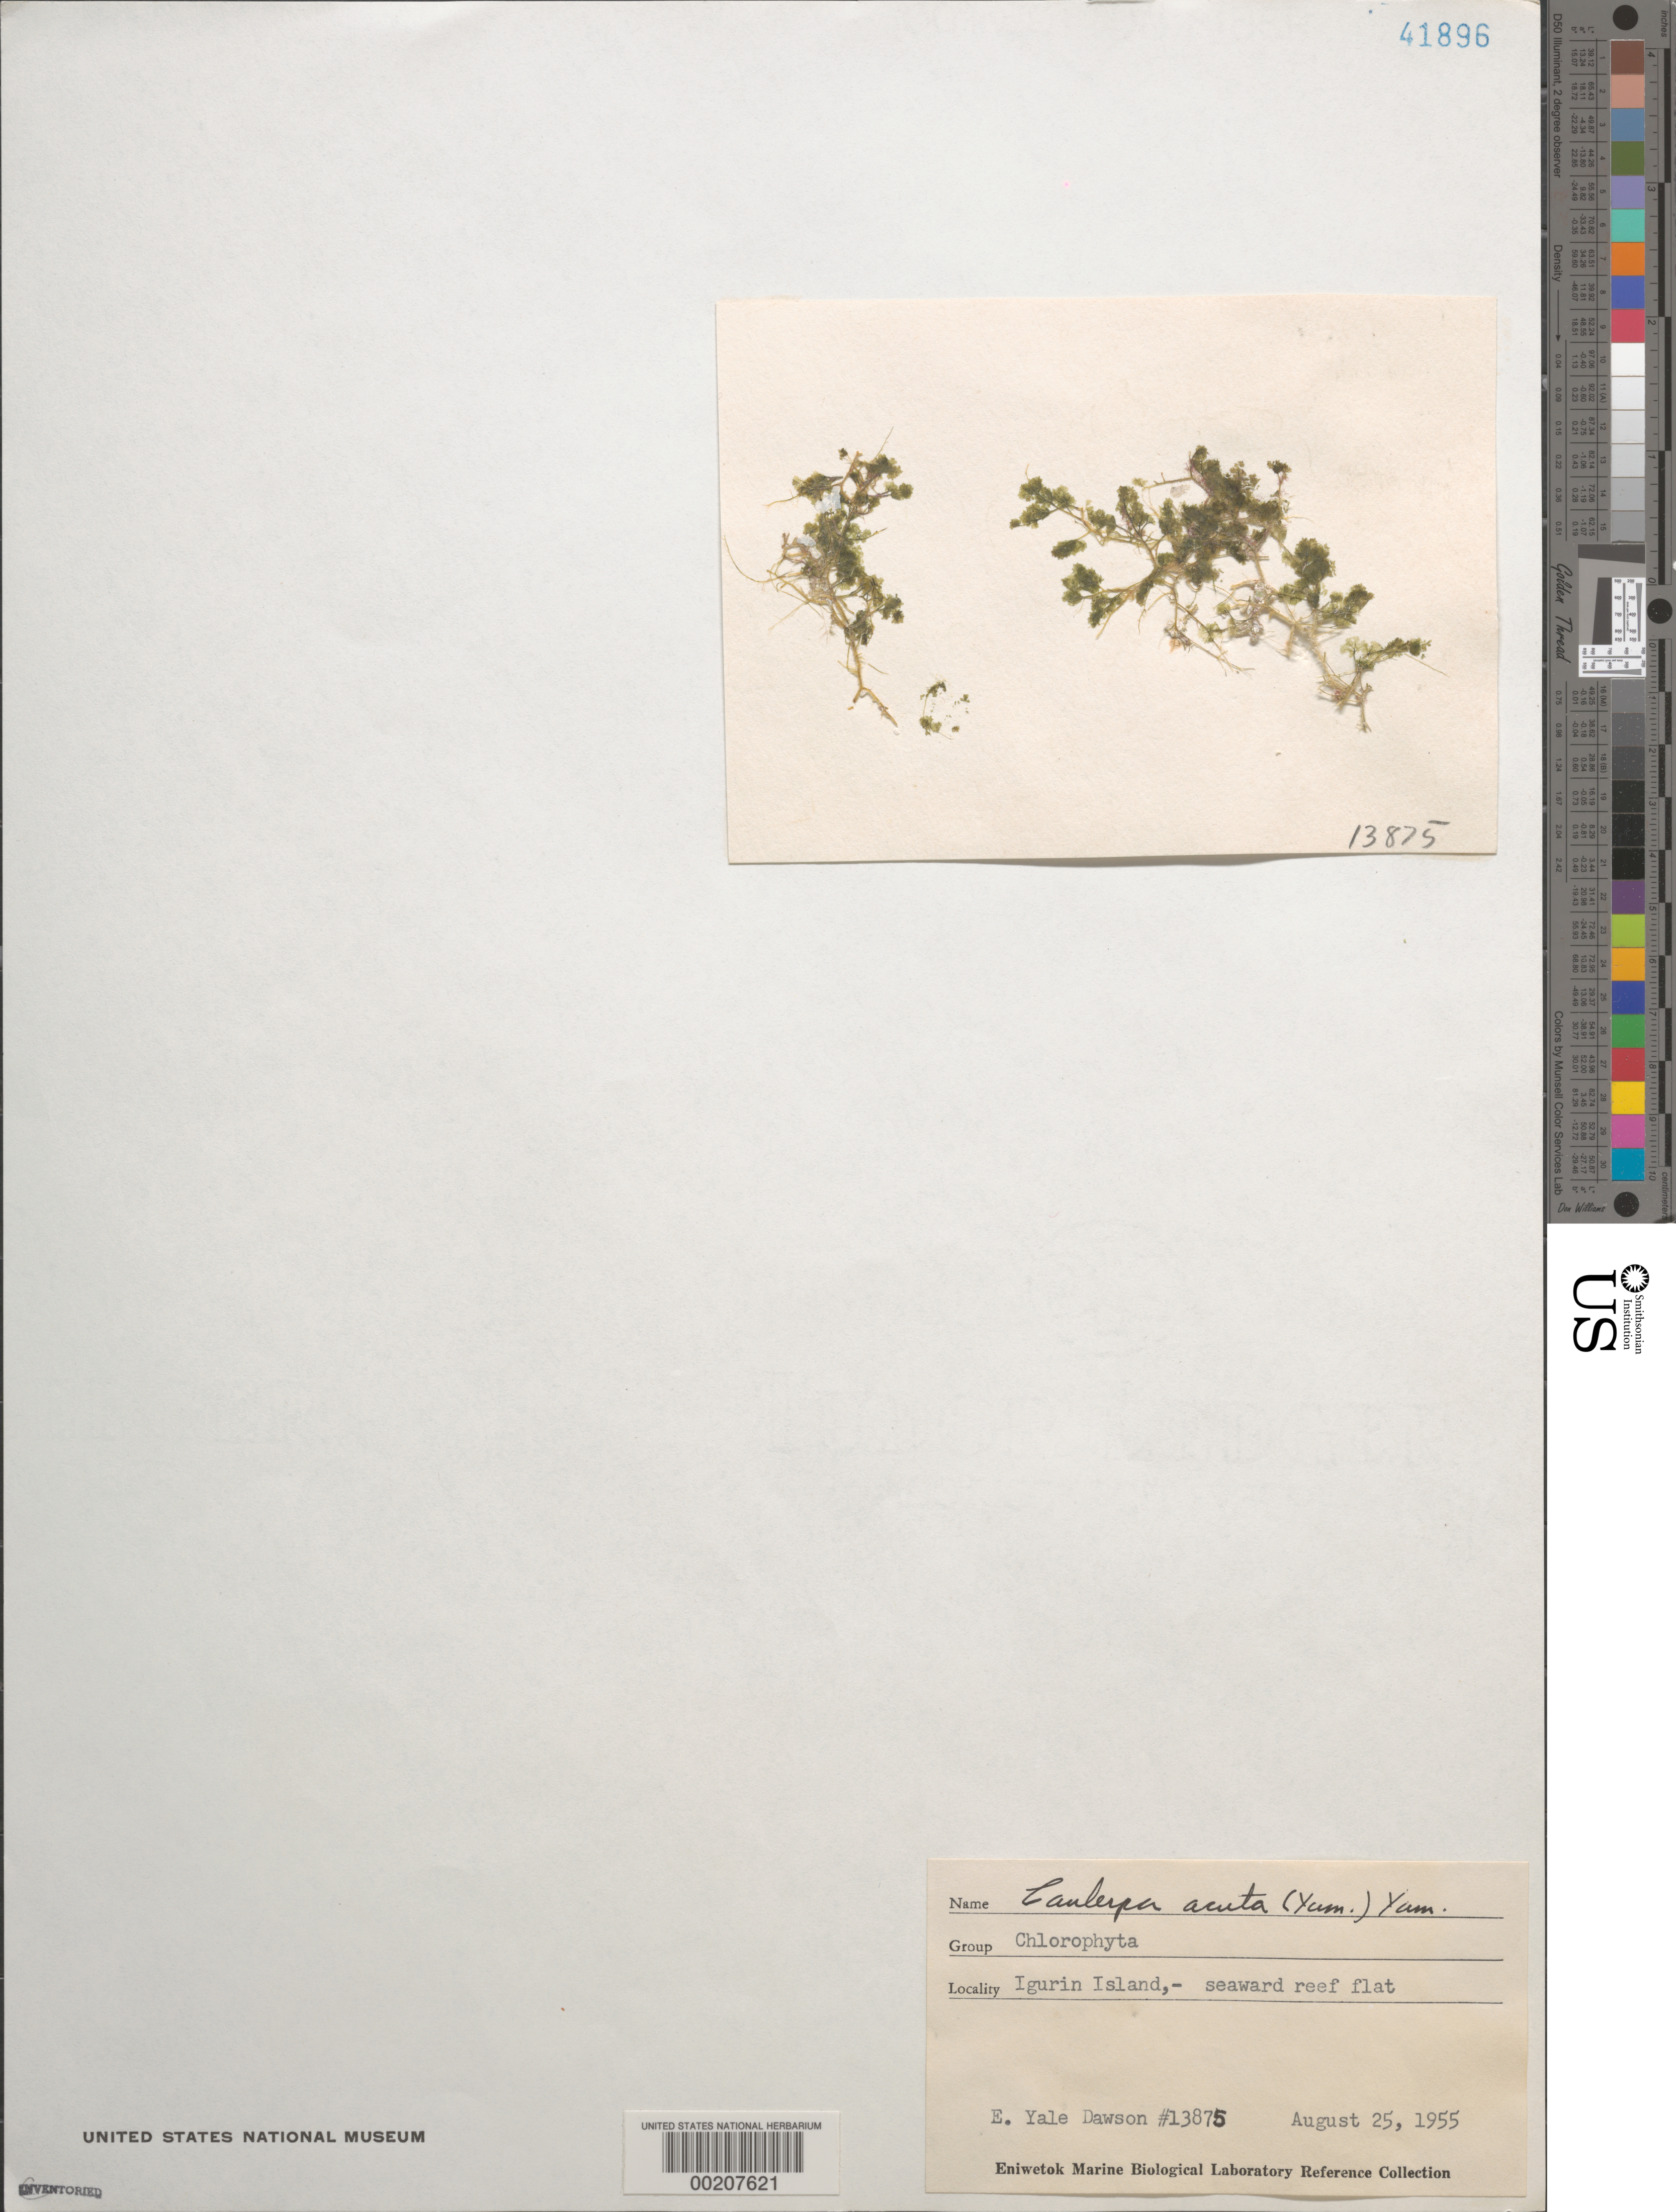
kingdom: Plantae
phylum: Chlorophyta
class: Ulvophyceae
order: Bryopsidales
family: Caulerpaceae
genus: Caulerpa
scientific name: Caulerpa filicoides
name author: Yamada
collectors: E. Y. Dawson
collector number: EYD 13875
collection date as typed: August 25, 1955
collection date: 1955-08-25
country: Marshall Islands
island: Enewetak [Eniwetok] Atoll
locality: Igurin Islet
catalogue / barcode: US 41896